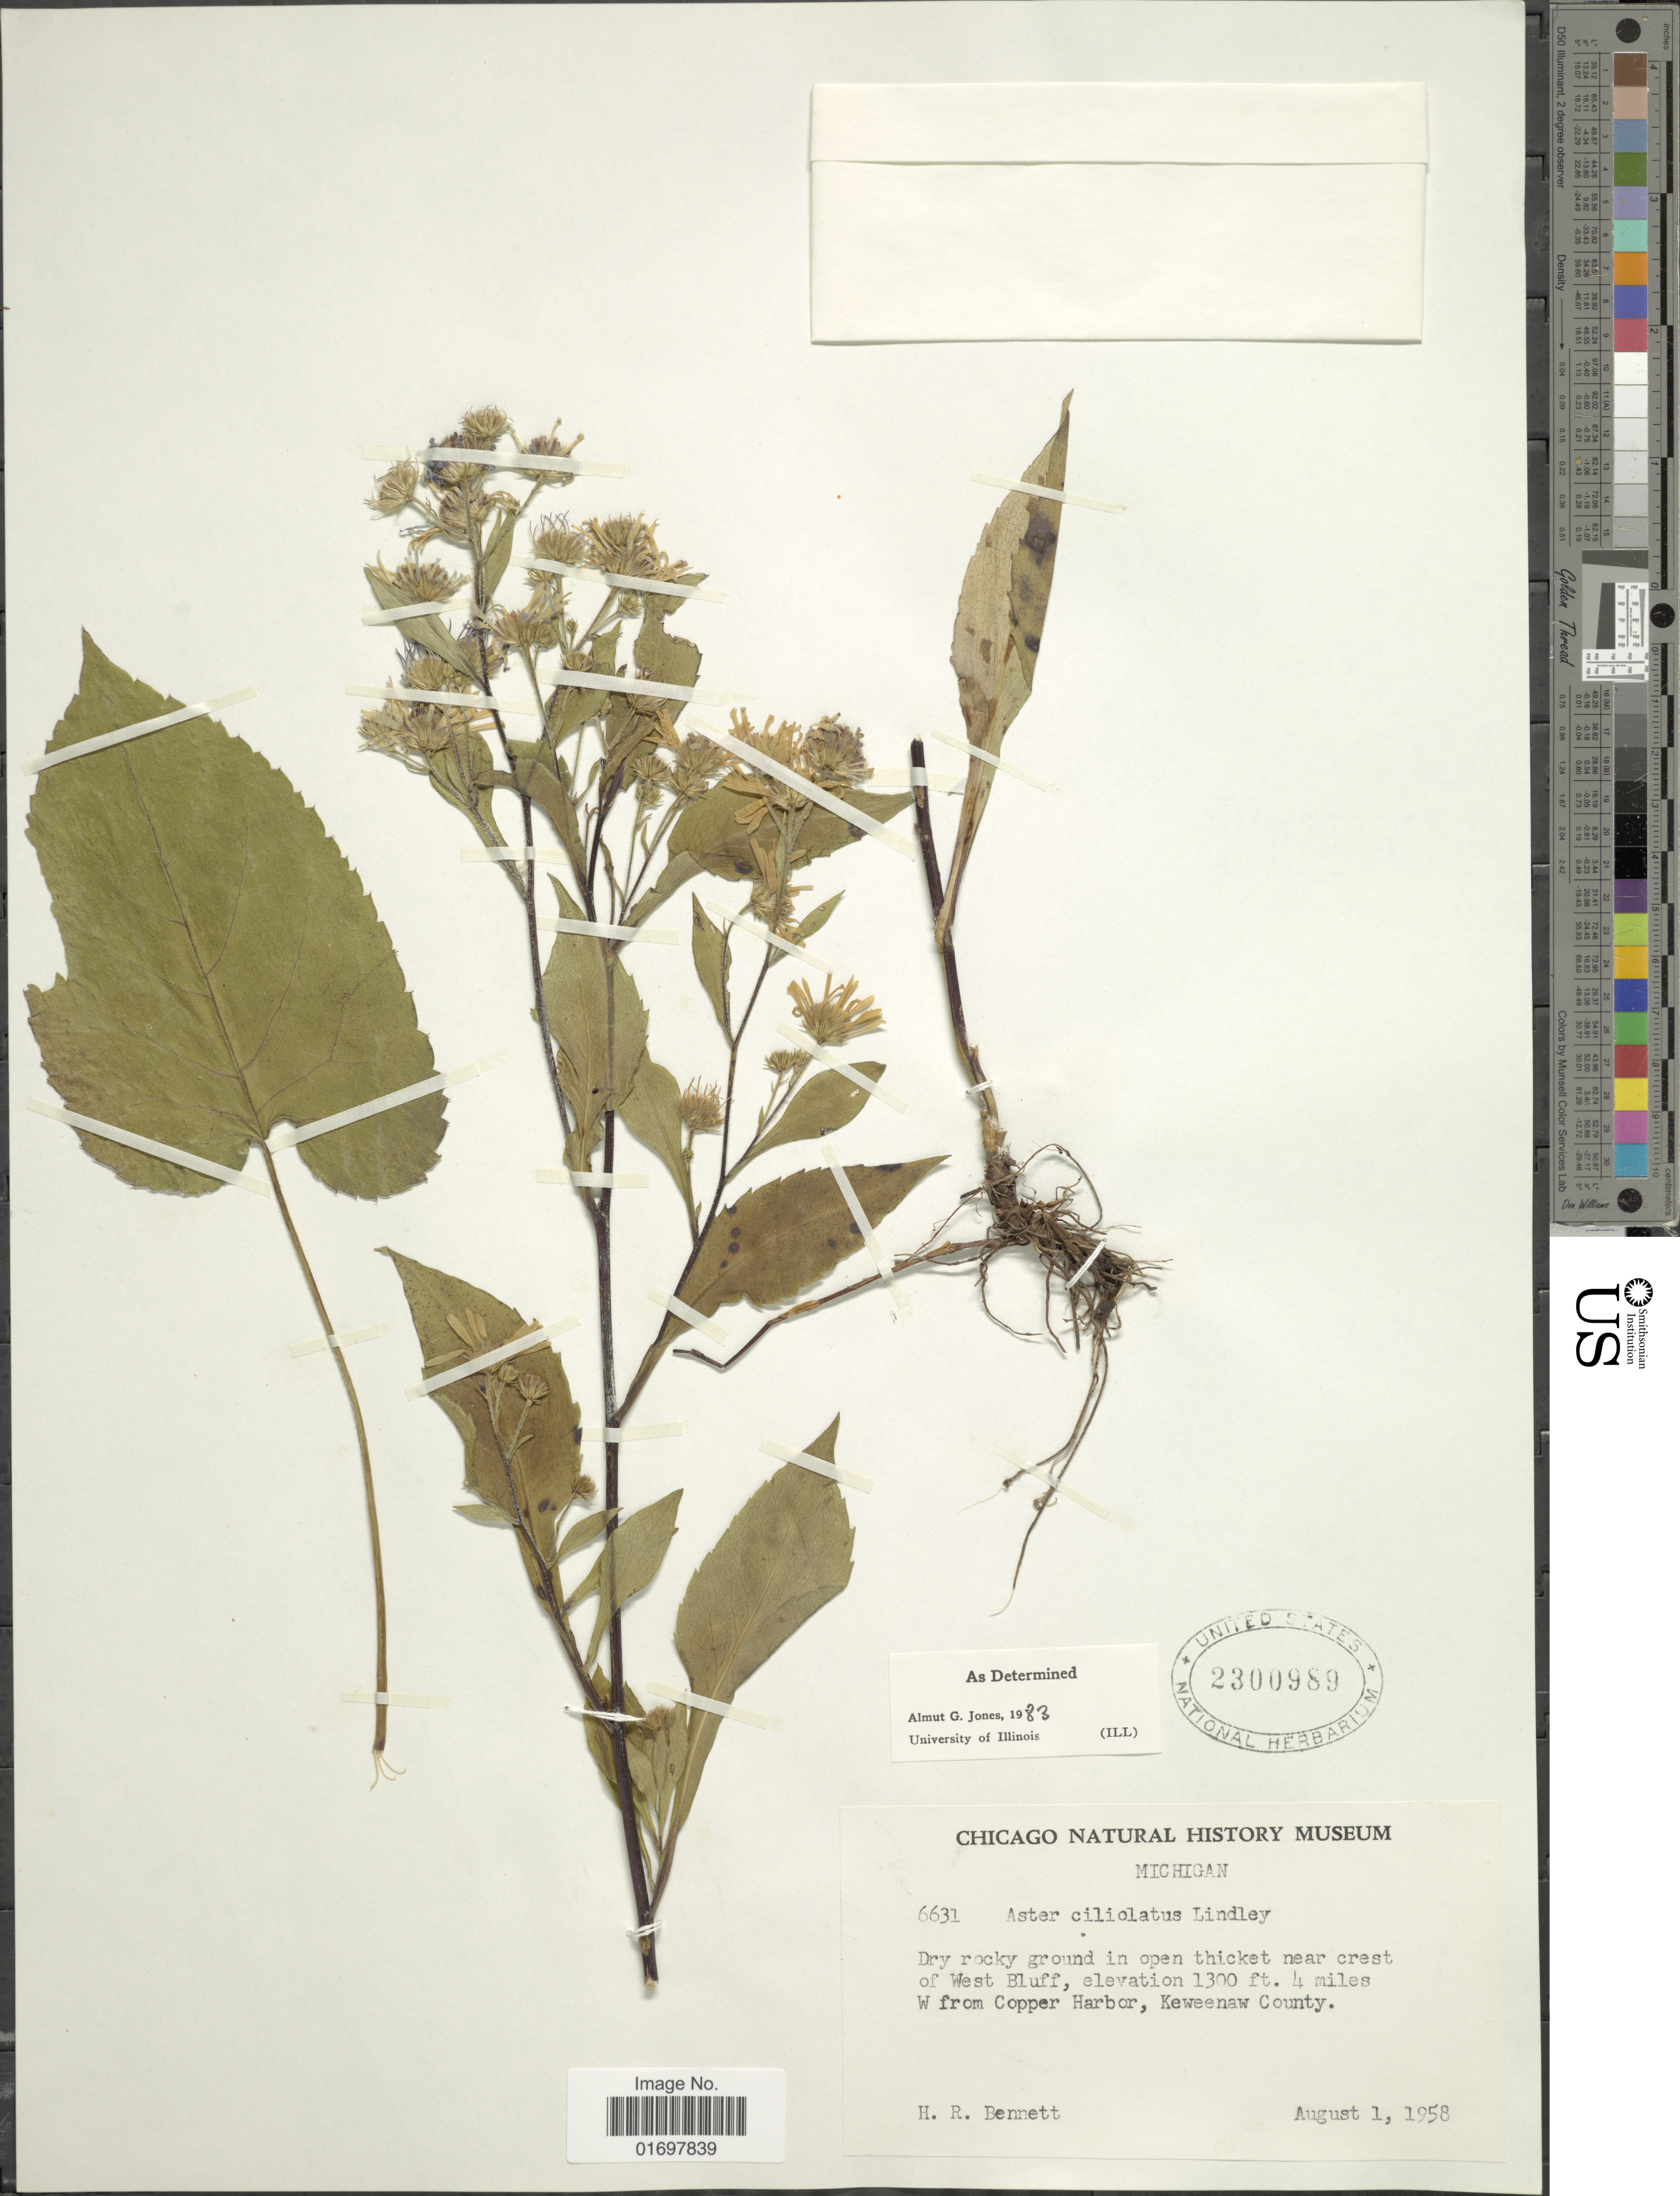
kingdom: Plantae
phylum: Tracheophyta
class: Magnoliopsida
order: Asterales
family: Asteraceae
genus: Symphyotrichum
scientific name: Symphyotrichum ciliolatum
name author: (Lindl.) Á. Löve & D. Löve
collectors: H. R. Bennett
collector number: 6631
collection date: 1958-08-01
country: United States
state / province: Michigan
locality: Open thicket crest of West Bluff, 4 miles W from Copper Harbor, Keweenaw County.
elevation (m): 396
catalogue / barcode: US 2300989